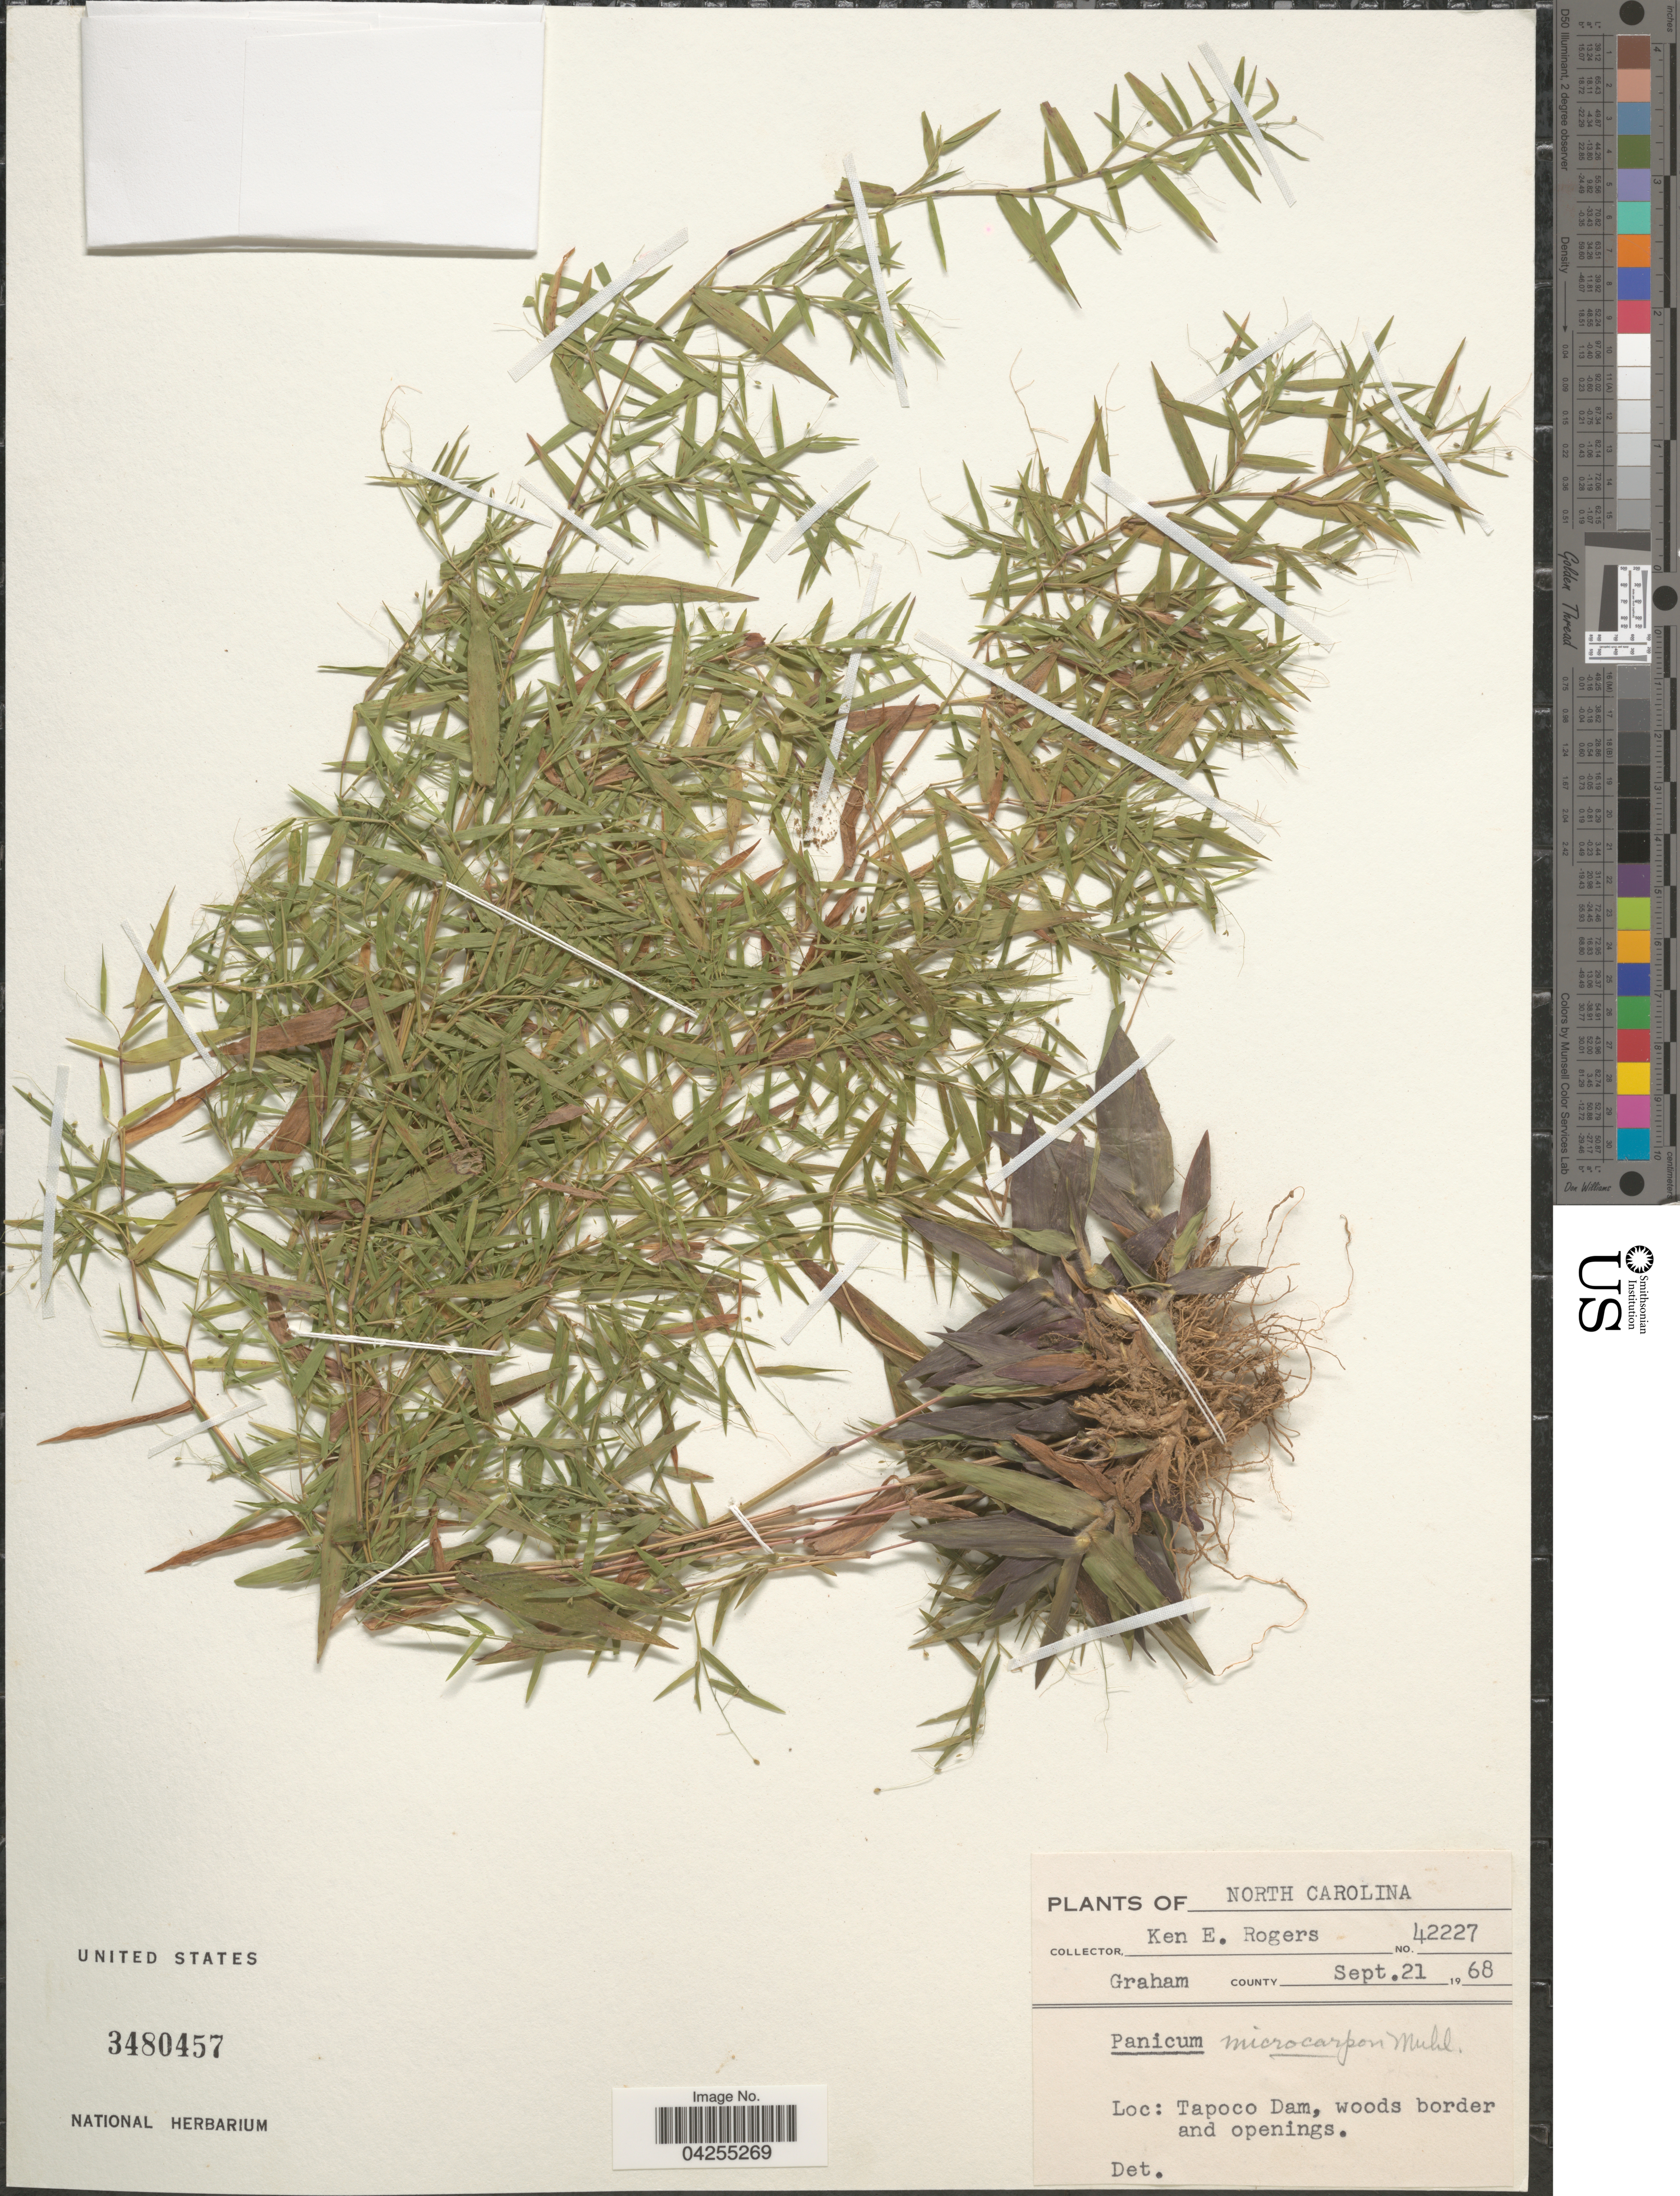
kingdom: Plantae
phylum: Tracheophyta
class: Liliopsida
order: Poales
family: Poaceae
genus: Dichanthelium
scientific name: Dichanthelium dichotomum var. dichotomum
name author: (L.) Gould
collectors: K. Rogers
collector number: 42227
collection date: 1968-09-21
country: United States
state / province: North Carolina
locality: Graham County. Tapoco Dam, woods border and openings.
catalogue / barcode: US 3480457